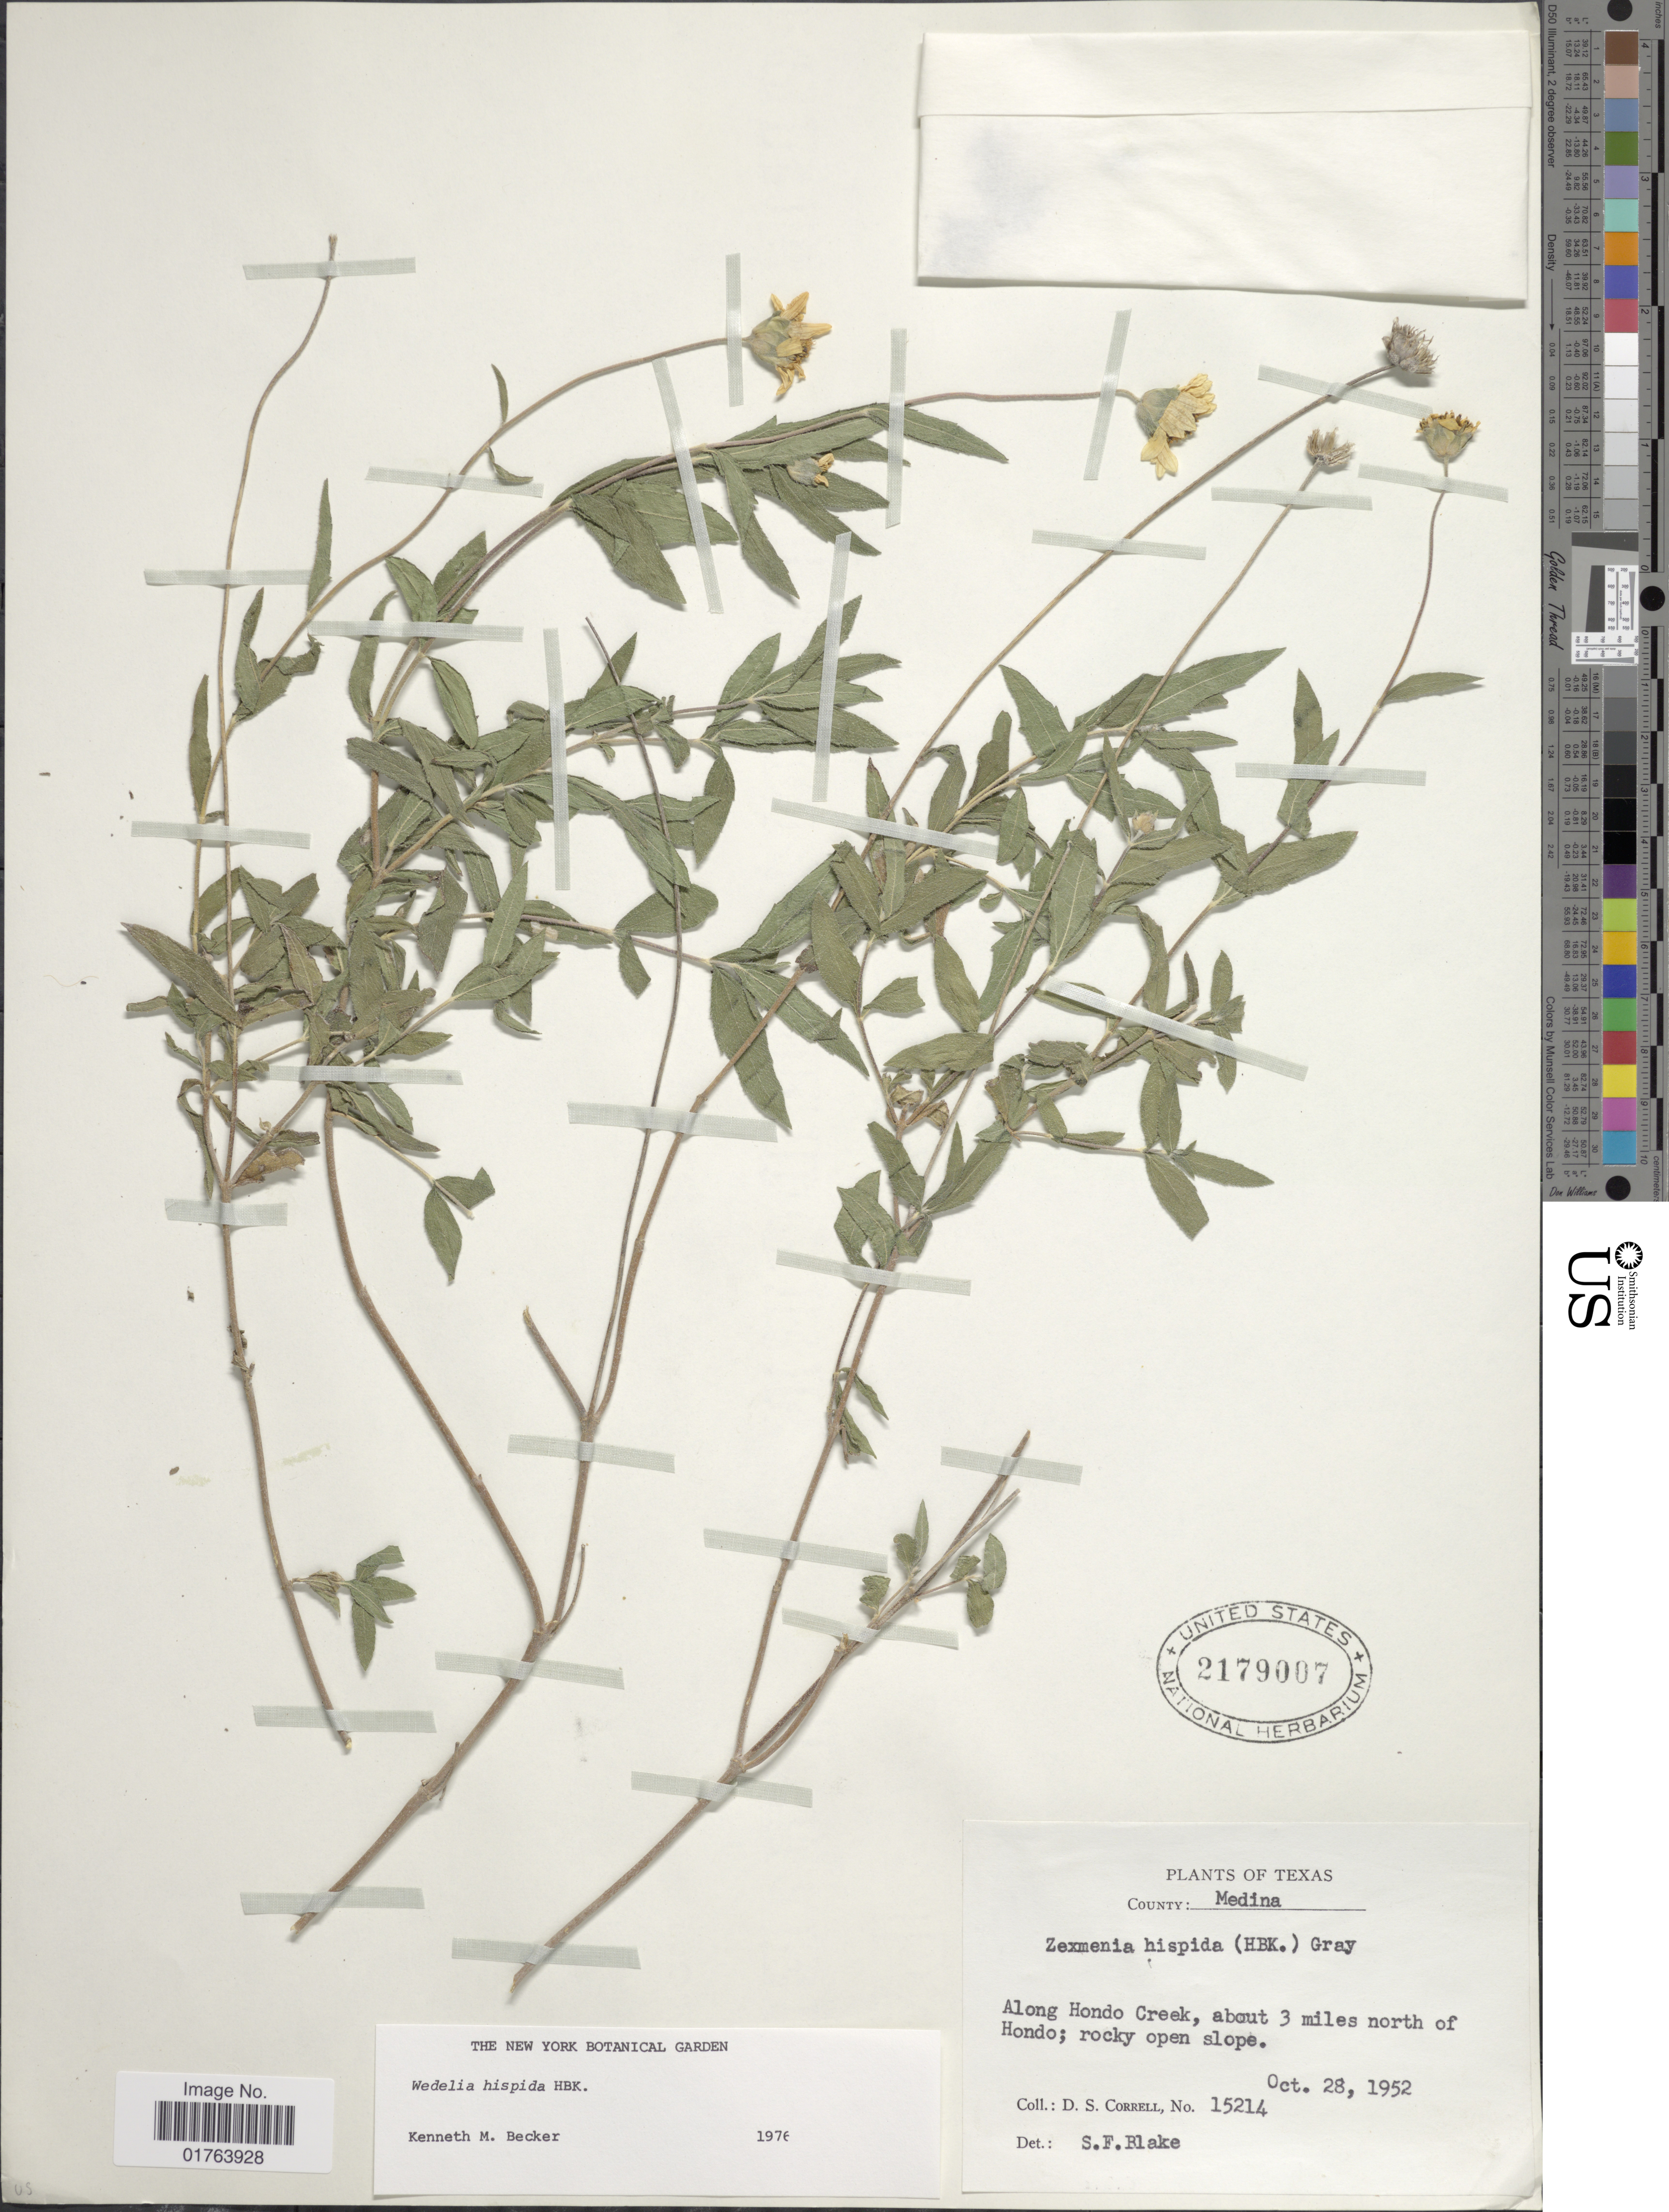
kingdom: Plantae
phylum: Tracheophyta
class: Magnoliopsida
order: Asterales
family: Asteraceae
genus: Wedelia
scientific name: Wedelia acapulcensis var. hispida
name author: (Kunth) Strother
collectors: D. S. Correll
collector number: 15214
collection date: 1952-10-28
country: United States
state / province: Texas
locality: County: Medina, Along Hondo Creek, about 3 miles north of Hondo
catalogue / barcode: US 2179007